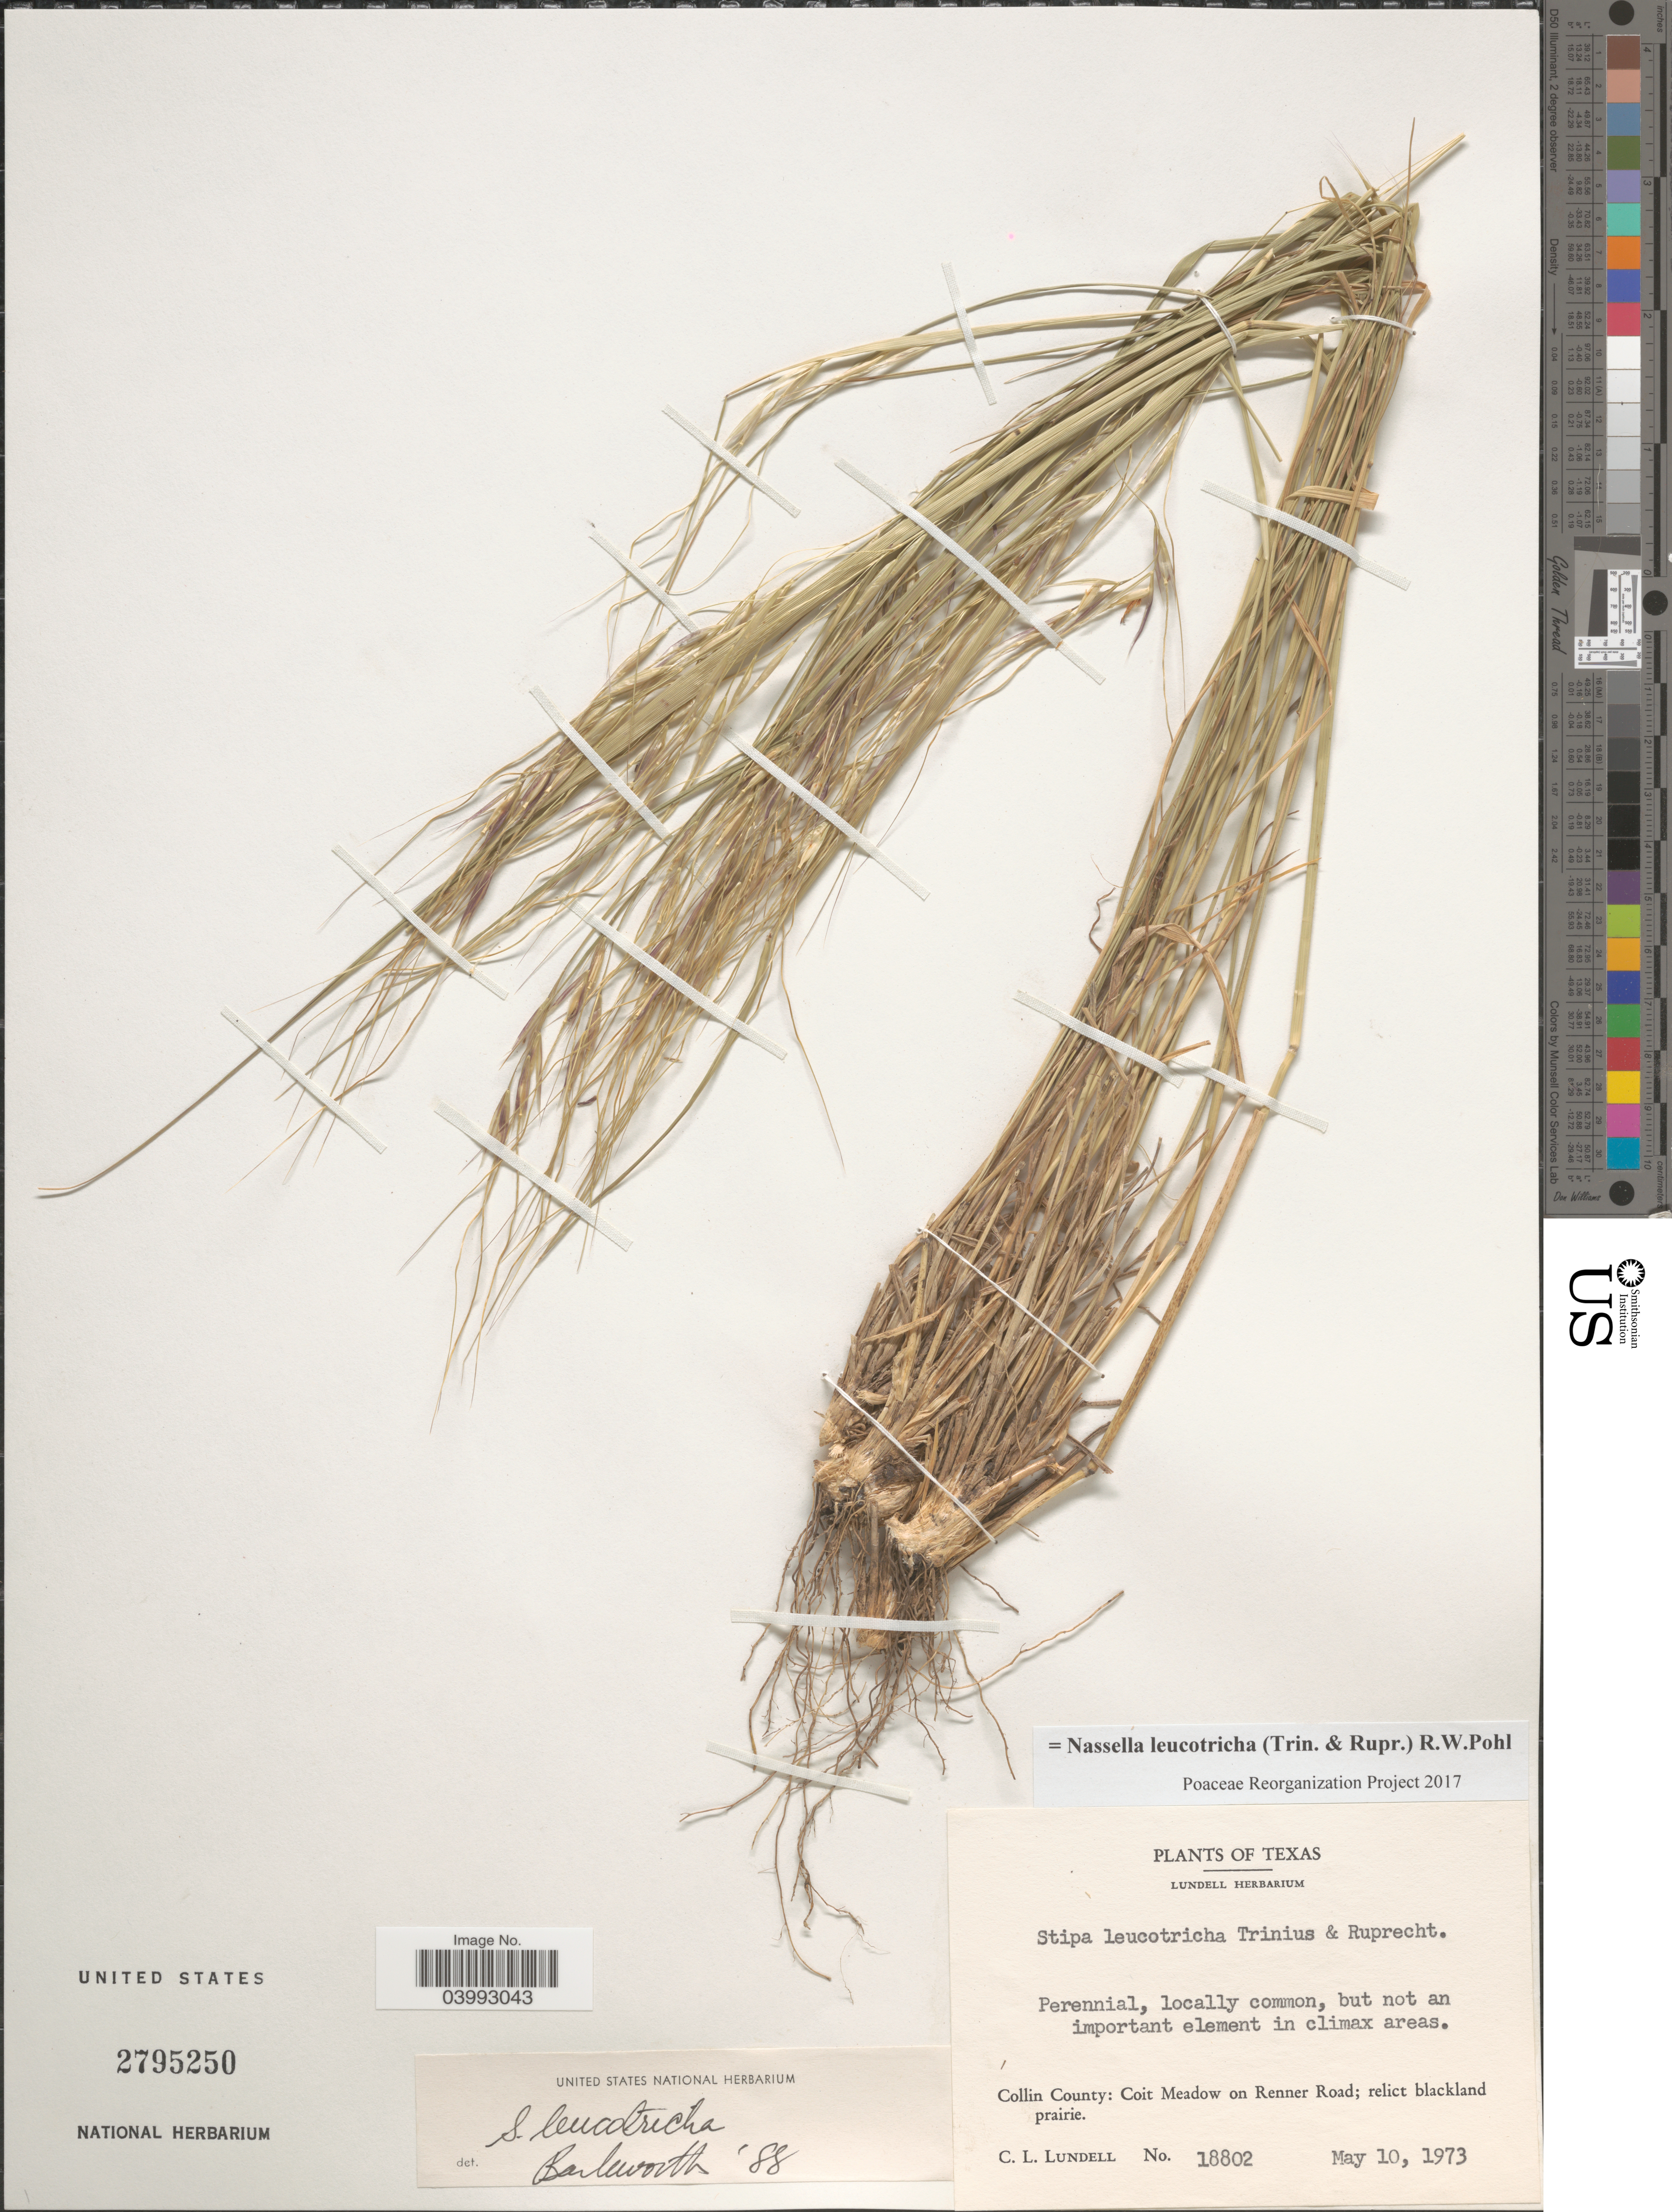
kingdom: Plantae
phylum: Tracheophyta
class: Liliopsida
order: Poales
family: Poaceae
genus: Nassella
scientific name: Nassella leucotricha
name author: (Trin. & Rupr.) R.W. Pohl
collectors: C. L. Lundell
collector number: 18802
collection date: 1973-05-10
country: United States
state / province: Texas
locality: Collin County: Coit Meadow on Renner Road; relict blackland prairie.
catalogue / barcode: US 2795250